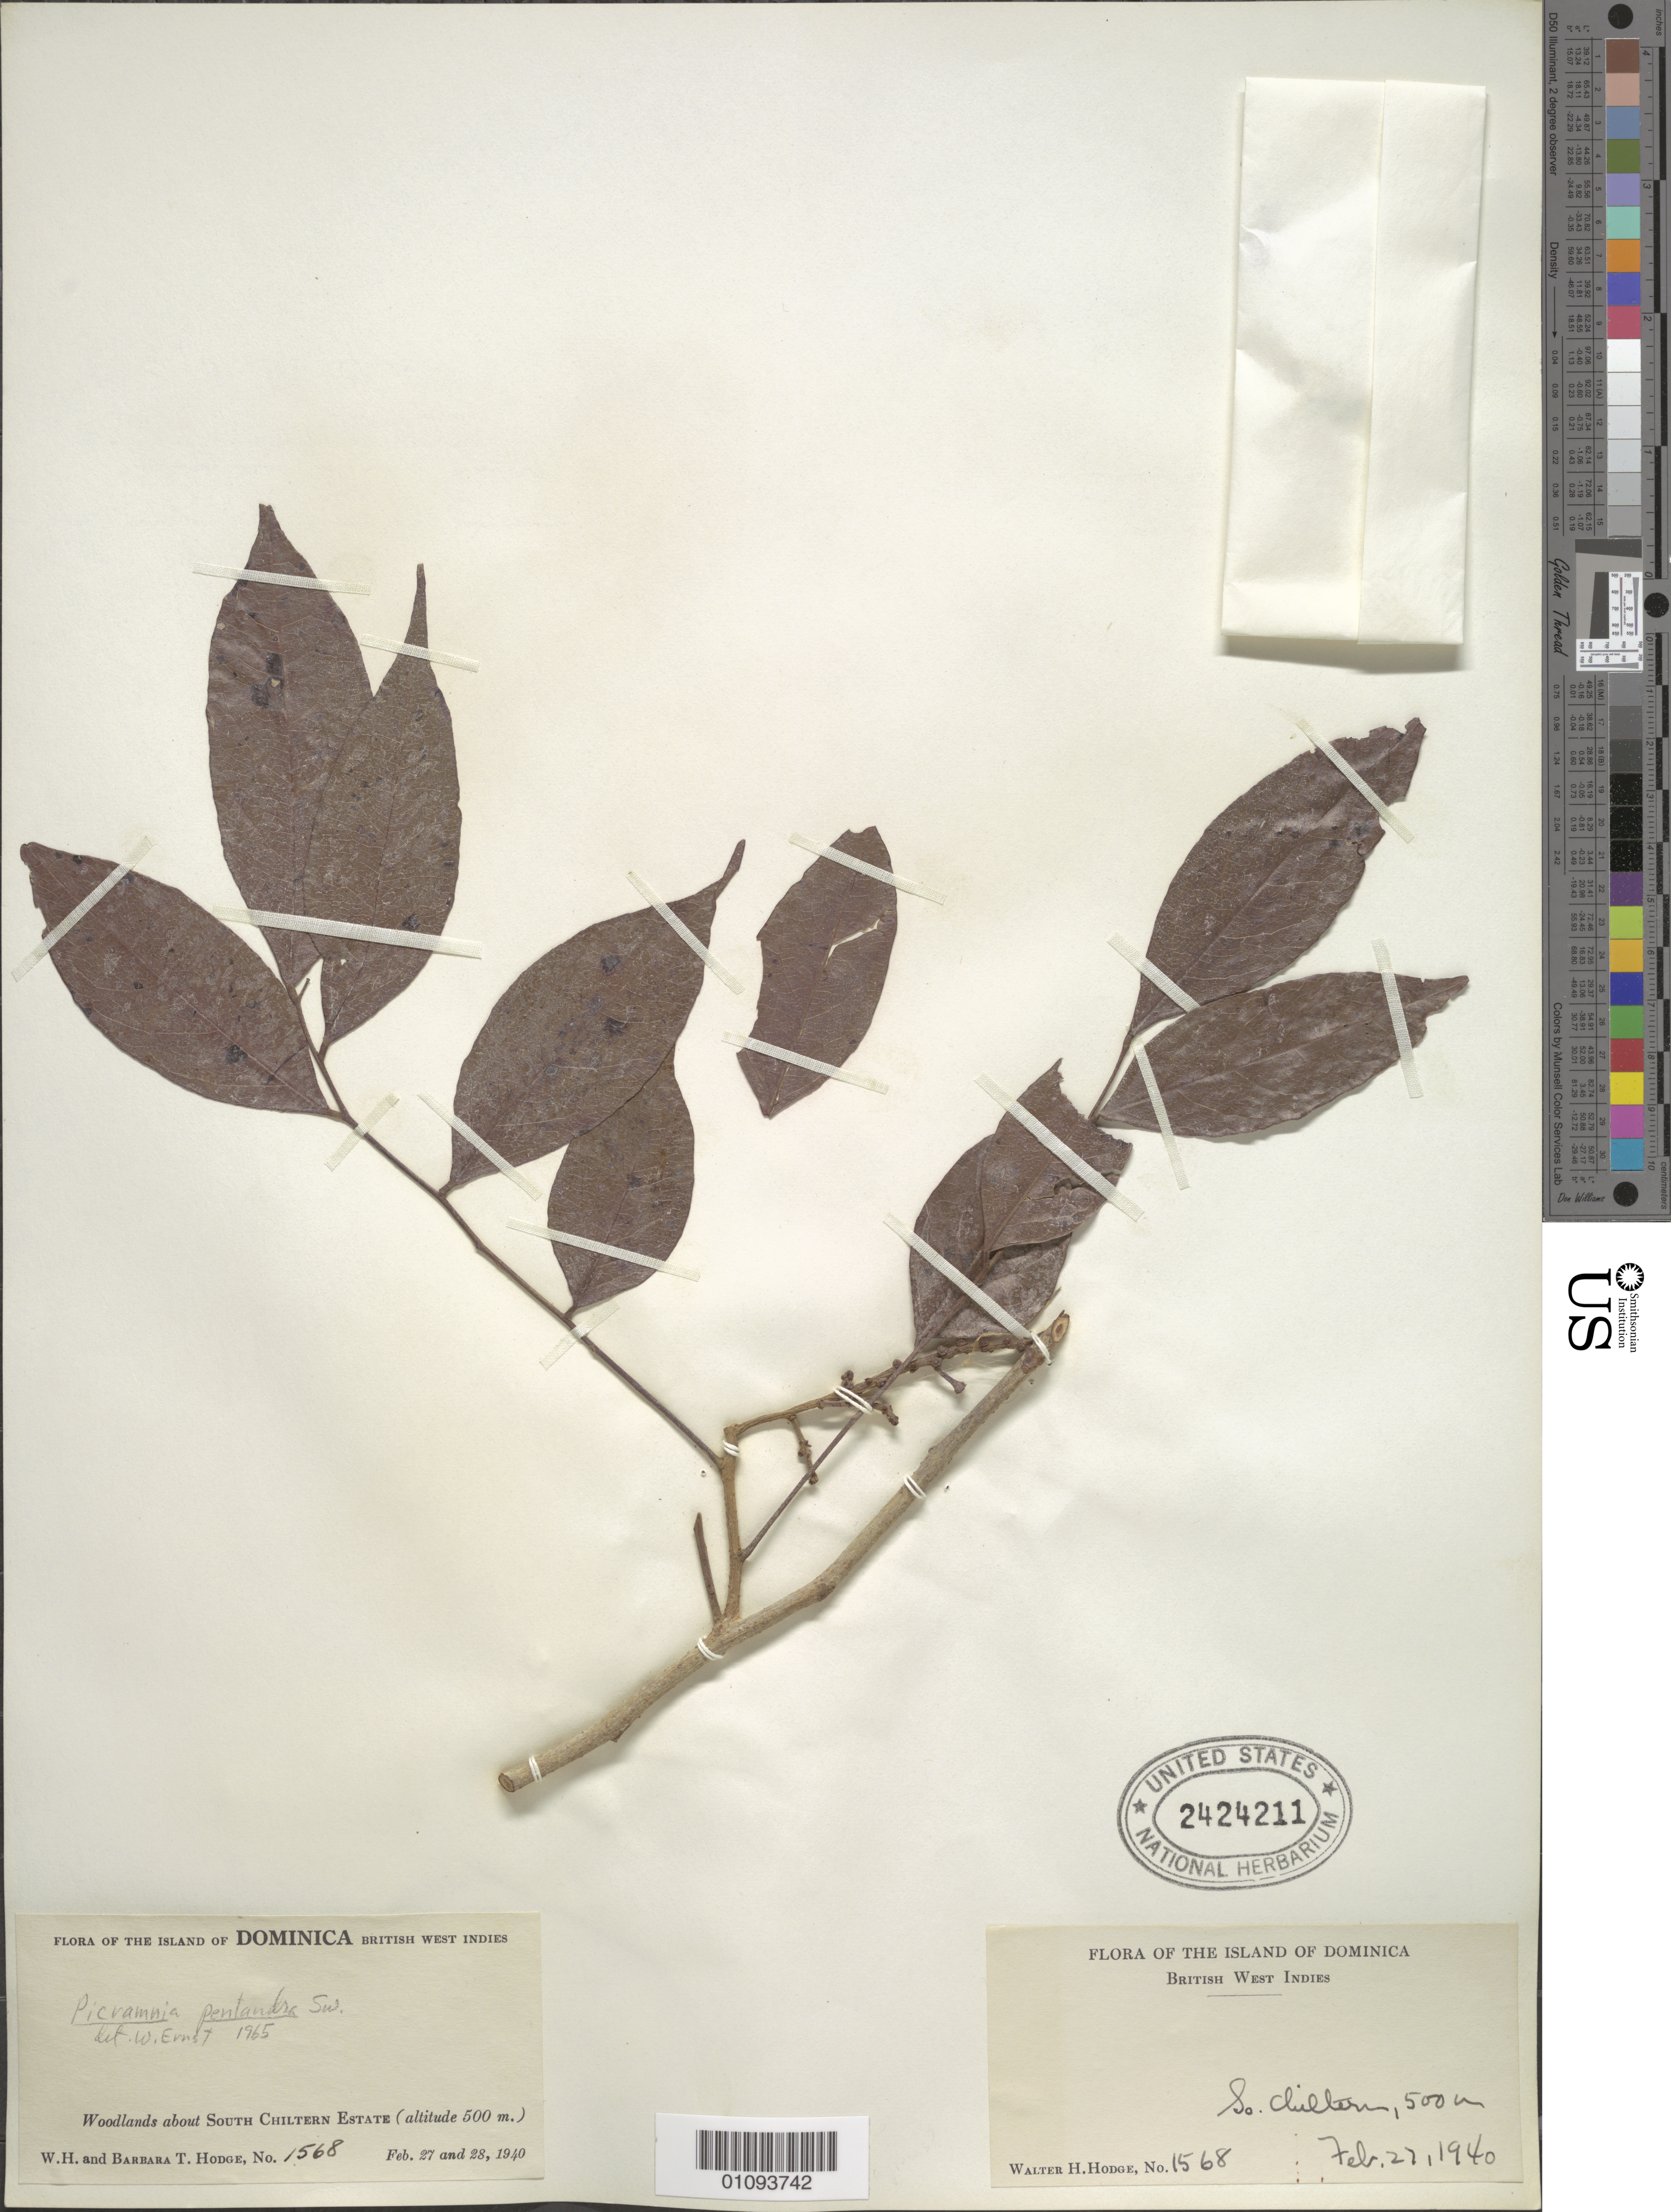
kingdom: Plantae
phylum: Tracheophyta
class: Magnoliopsida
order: Picramniales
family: Picramniaceae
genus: Picramnia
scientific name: Picramnia pentandra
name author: Sw.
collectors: W. Hodge & B. Hodge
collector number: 1568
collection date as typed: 27 Feb 1940 and 28 Feb 1940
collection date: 1940-02-27,1940-02-28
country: Dominica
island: Dominica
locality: S Chiltern estate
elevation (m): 500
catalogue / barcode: US 2424211